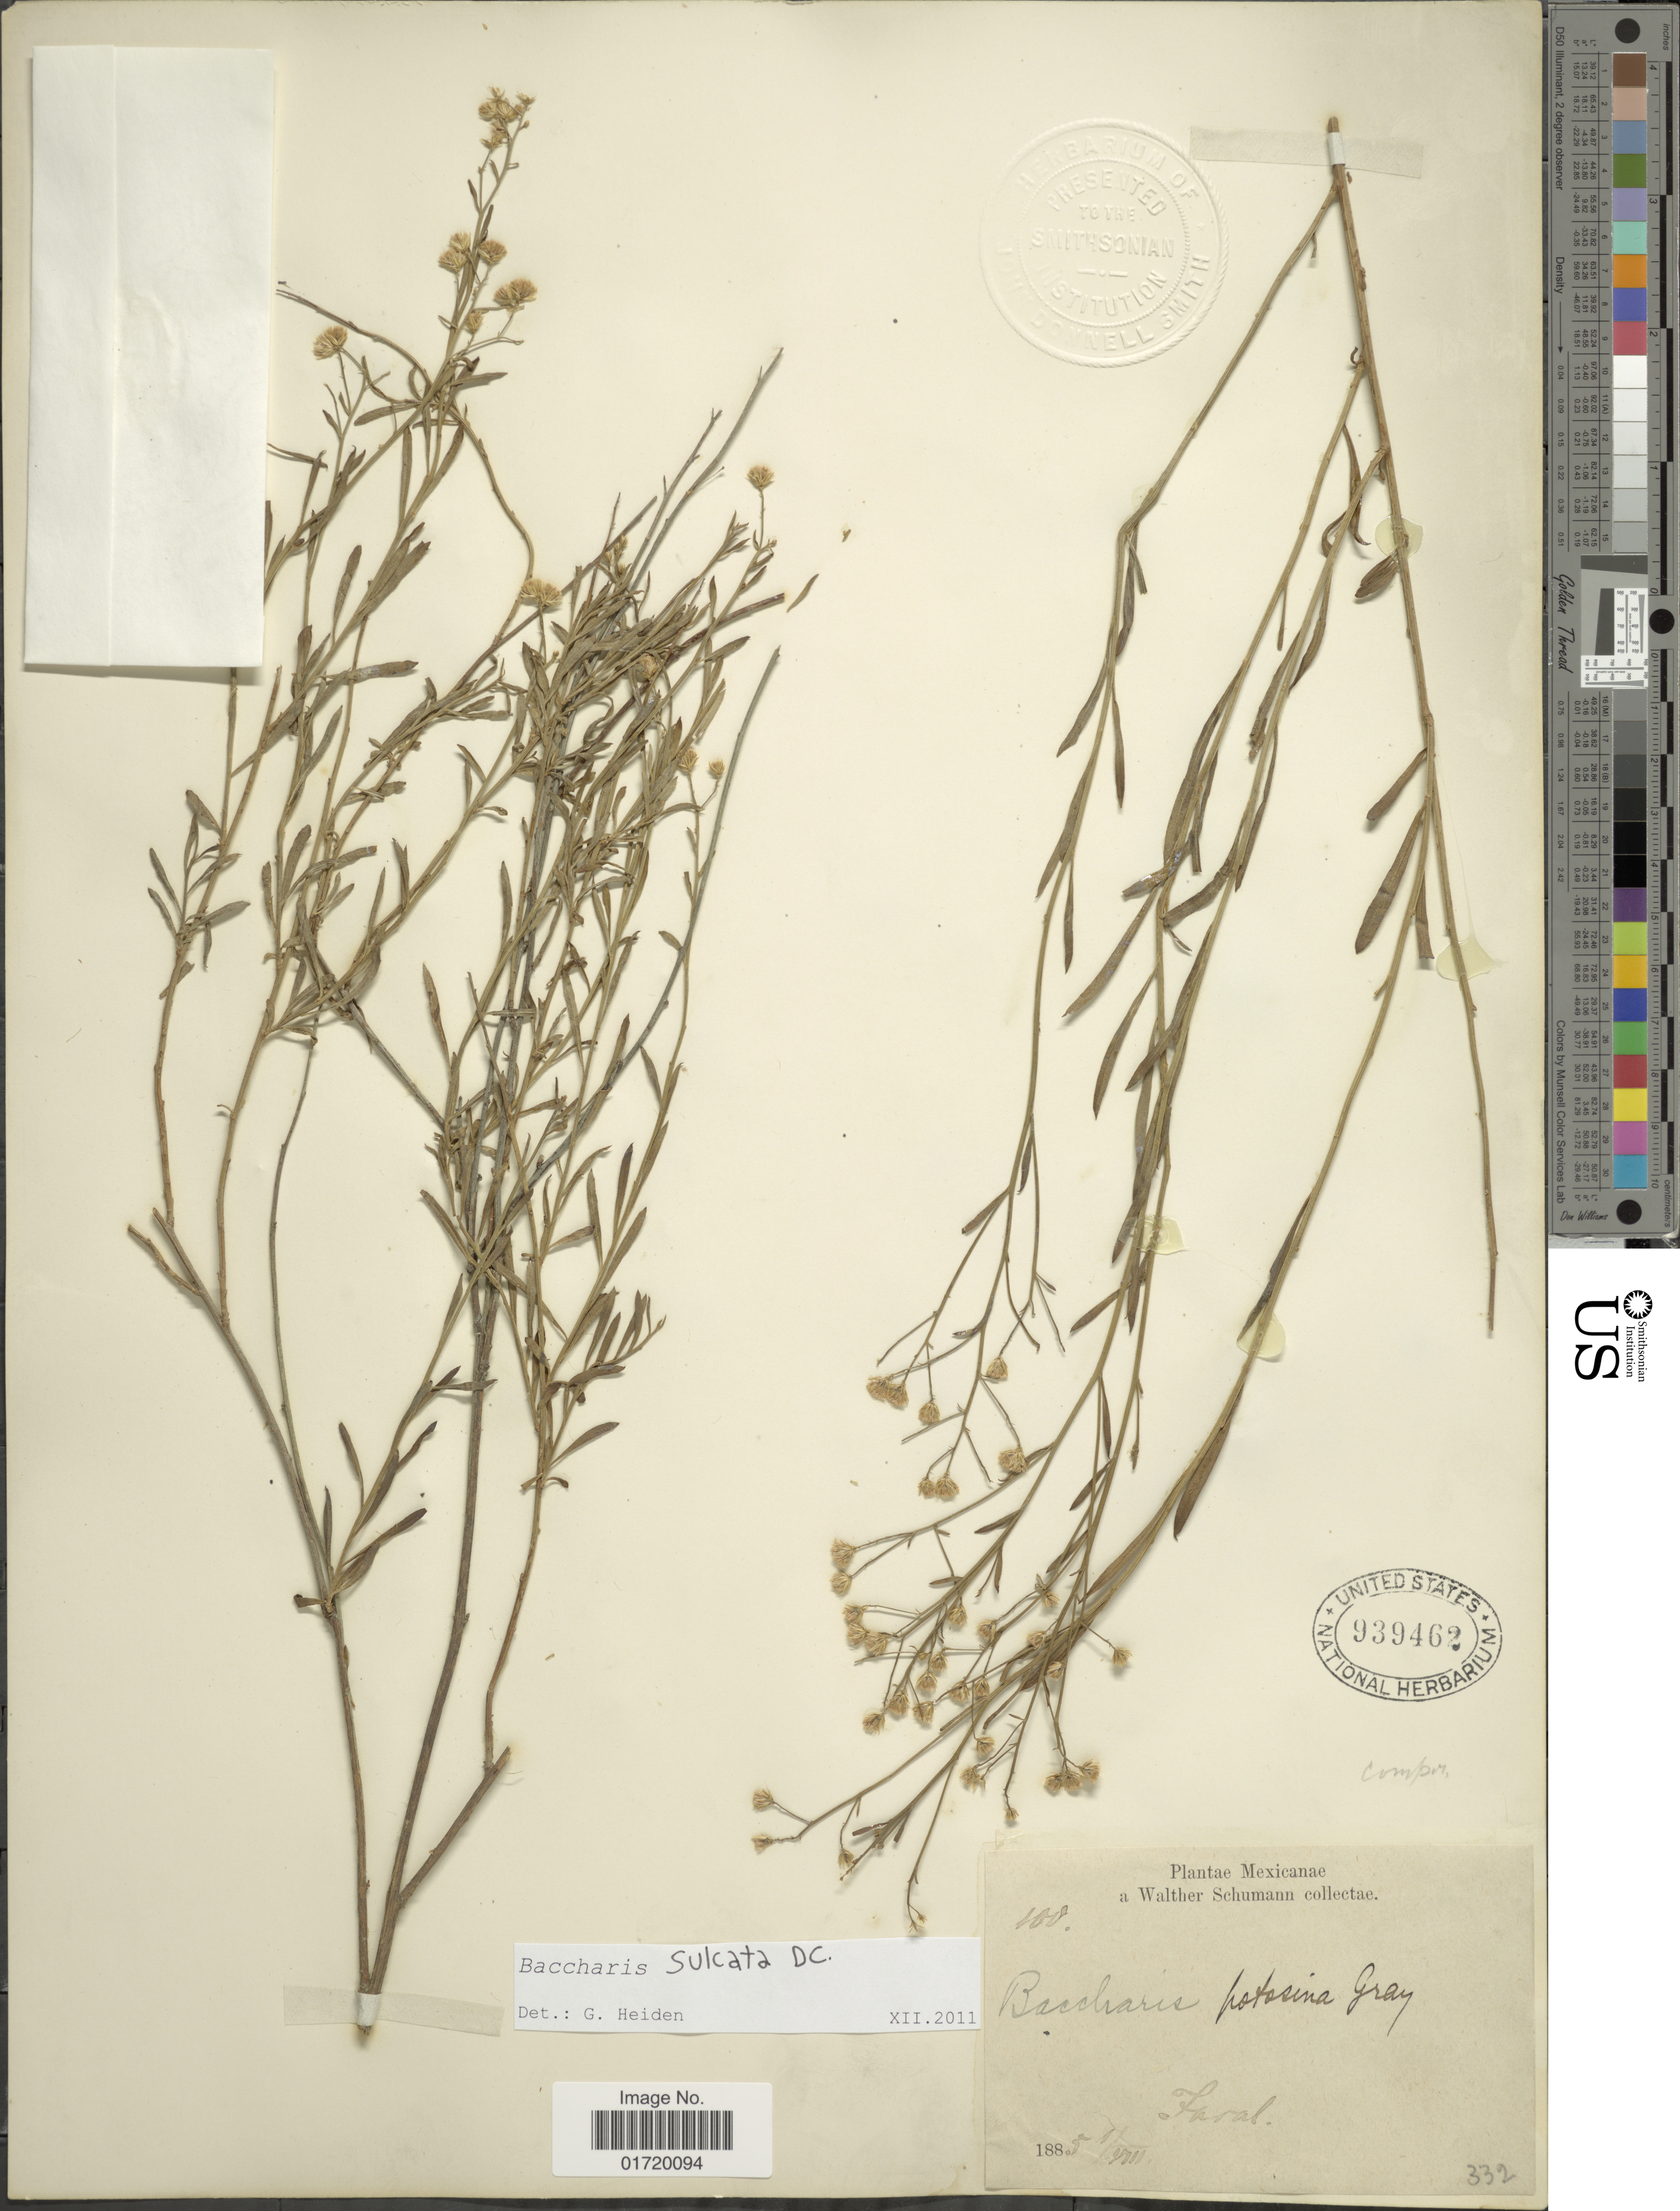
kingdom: Plantae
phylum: Tracheophyta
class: Magnoliopsida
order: Asterales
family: Asteraceae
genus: Baccharis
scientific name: Baccharis sulcata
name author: DC.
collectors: W. Schumann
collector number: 108*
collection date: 1885-08-01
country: Mexico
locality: Mexicanae, Faral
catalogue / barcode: US 939462